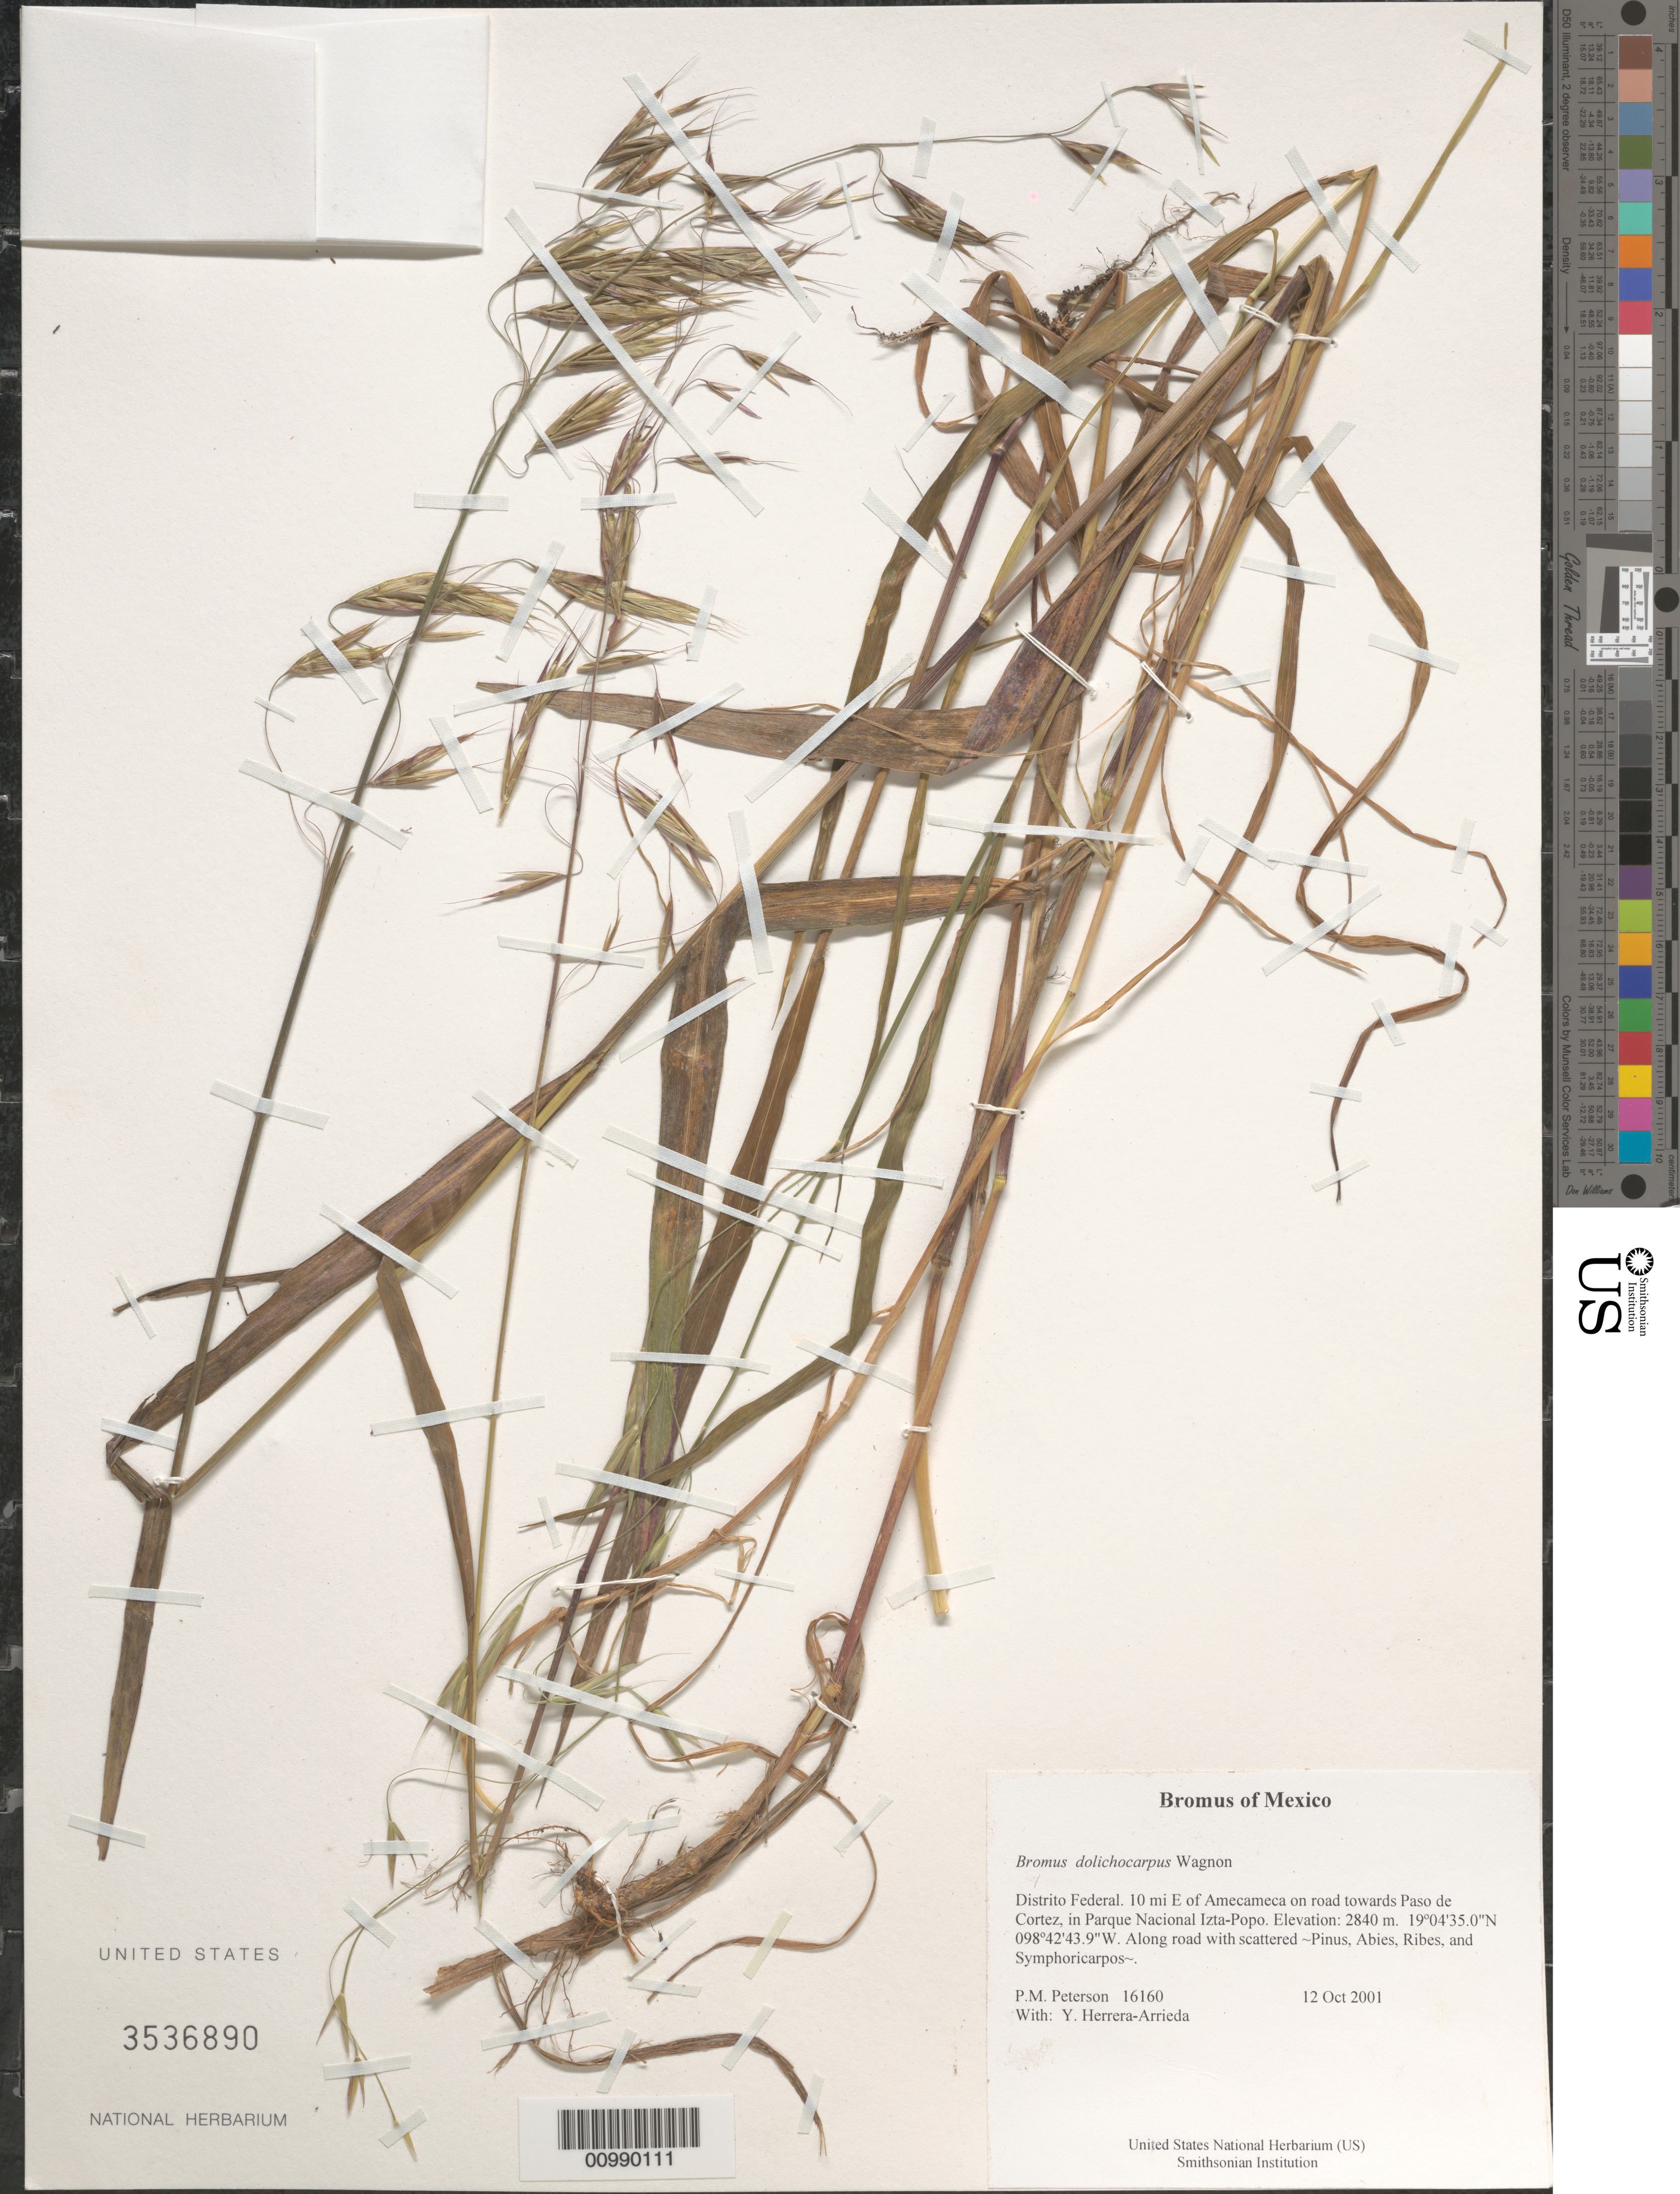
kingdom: Plantae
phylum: Tracheophyta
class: Liliopsida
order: Poales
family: Poaceae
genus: Bromus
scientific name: Bromus dolichocarpus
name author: Wagnon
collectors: P. M. Peterson & Y. Herrera Arrieta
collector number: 16160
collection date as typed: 12 Oct 2001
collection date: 2001-10-12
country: Mexico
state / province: Distrito Federal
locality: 10 mi E of Amecameca on road towards Paso de Cortez, in Parque Nacional Izta-Popo.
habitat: Along road with scattered ~Pinus, Abies, Ribes, and Symphoricarpos~.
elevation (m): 2840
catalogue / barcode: US 3536890